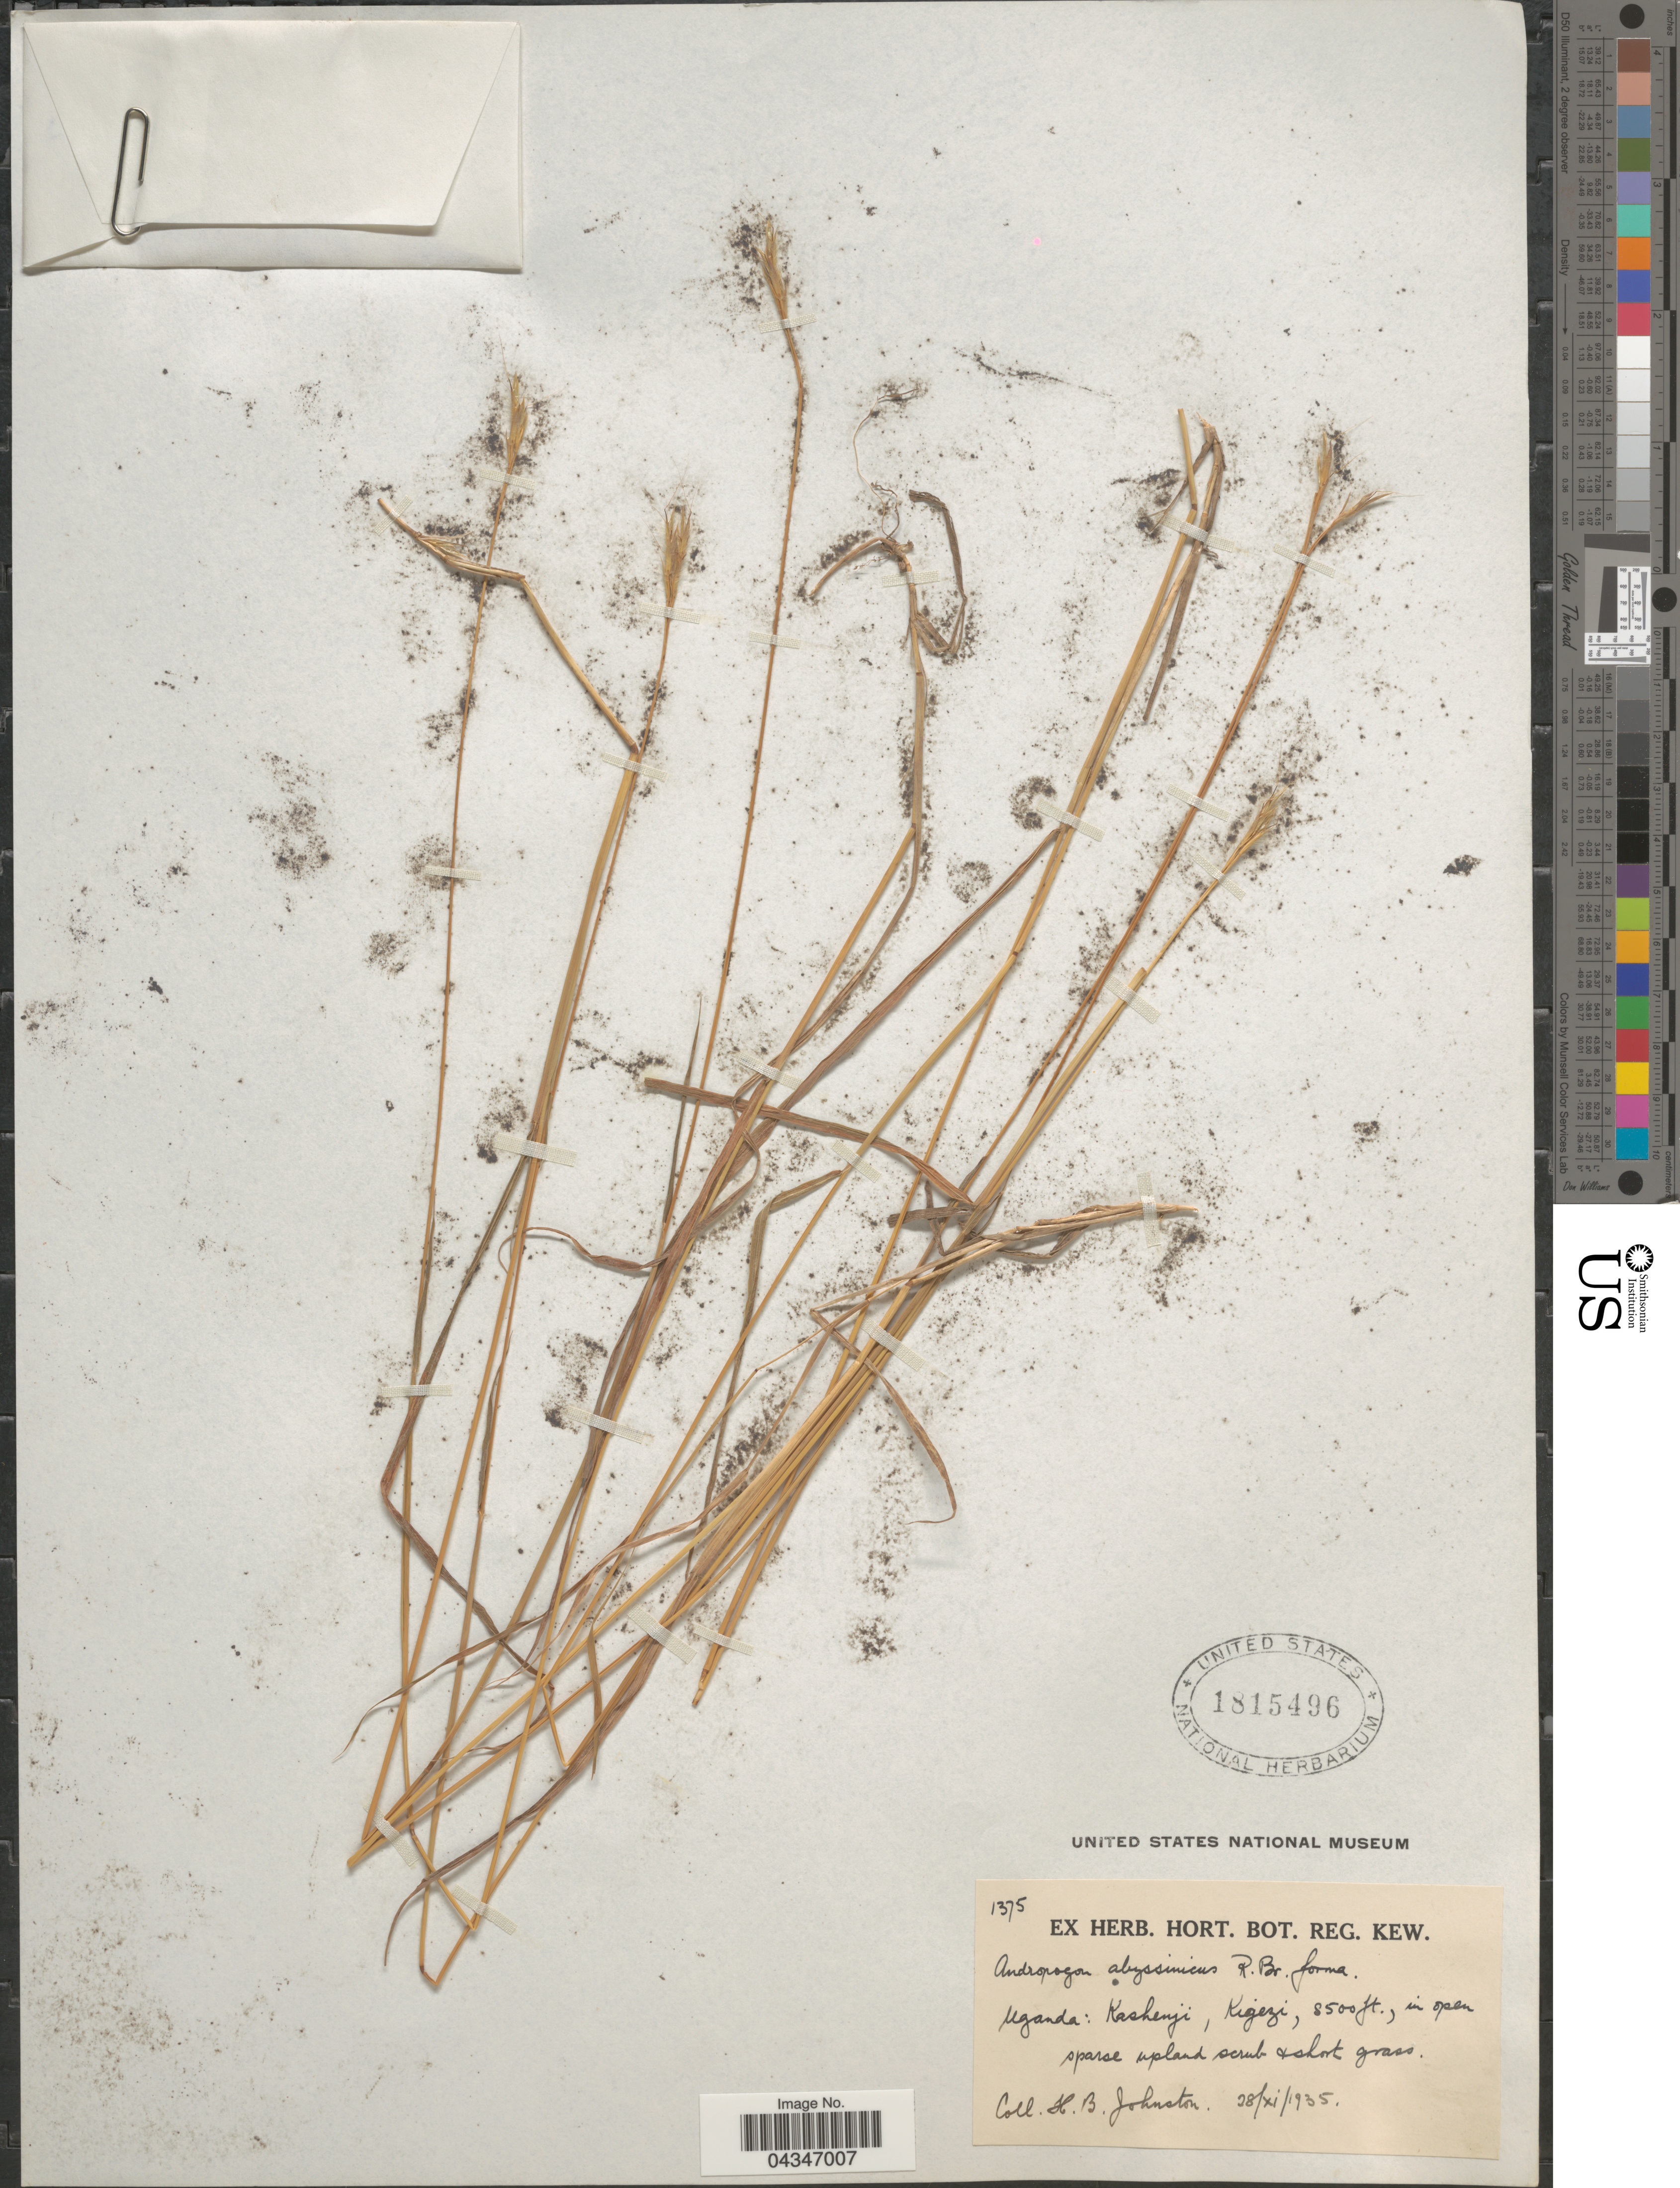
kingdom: Plantae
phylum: Tracheophyta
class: Liliopsida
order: Poales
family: Poaceae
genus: Andropogon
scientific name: Andropogon abyssinicus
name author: Fresen.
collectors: H. B. Johnston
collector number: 1375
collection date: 1935-11-28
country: Uganda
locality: Kashenji, Kigezi, in open sparse upland scrub + short grass.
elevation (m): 2591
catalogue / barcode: US 1815496